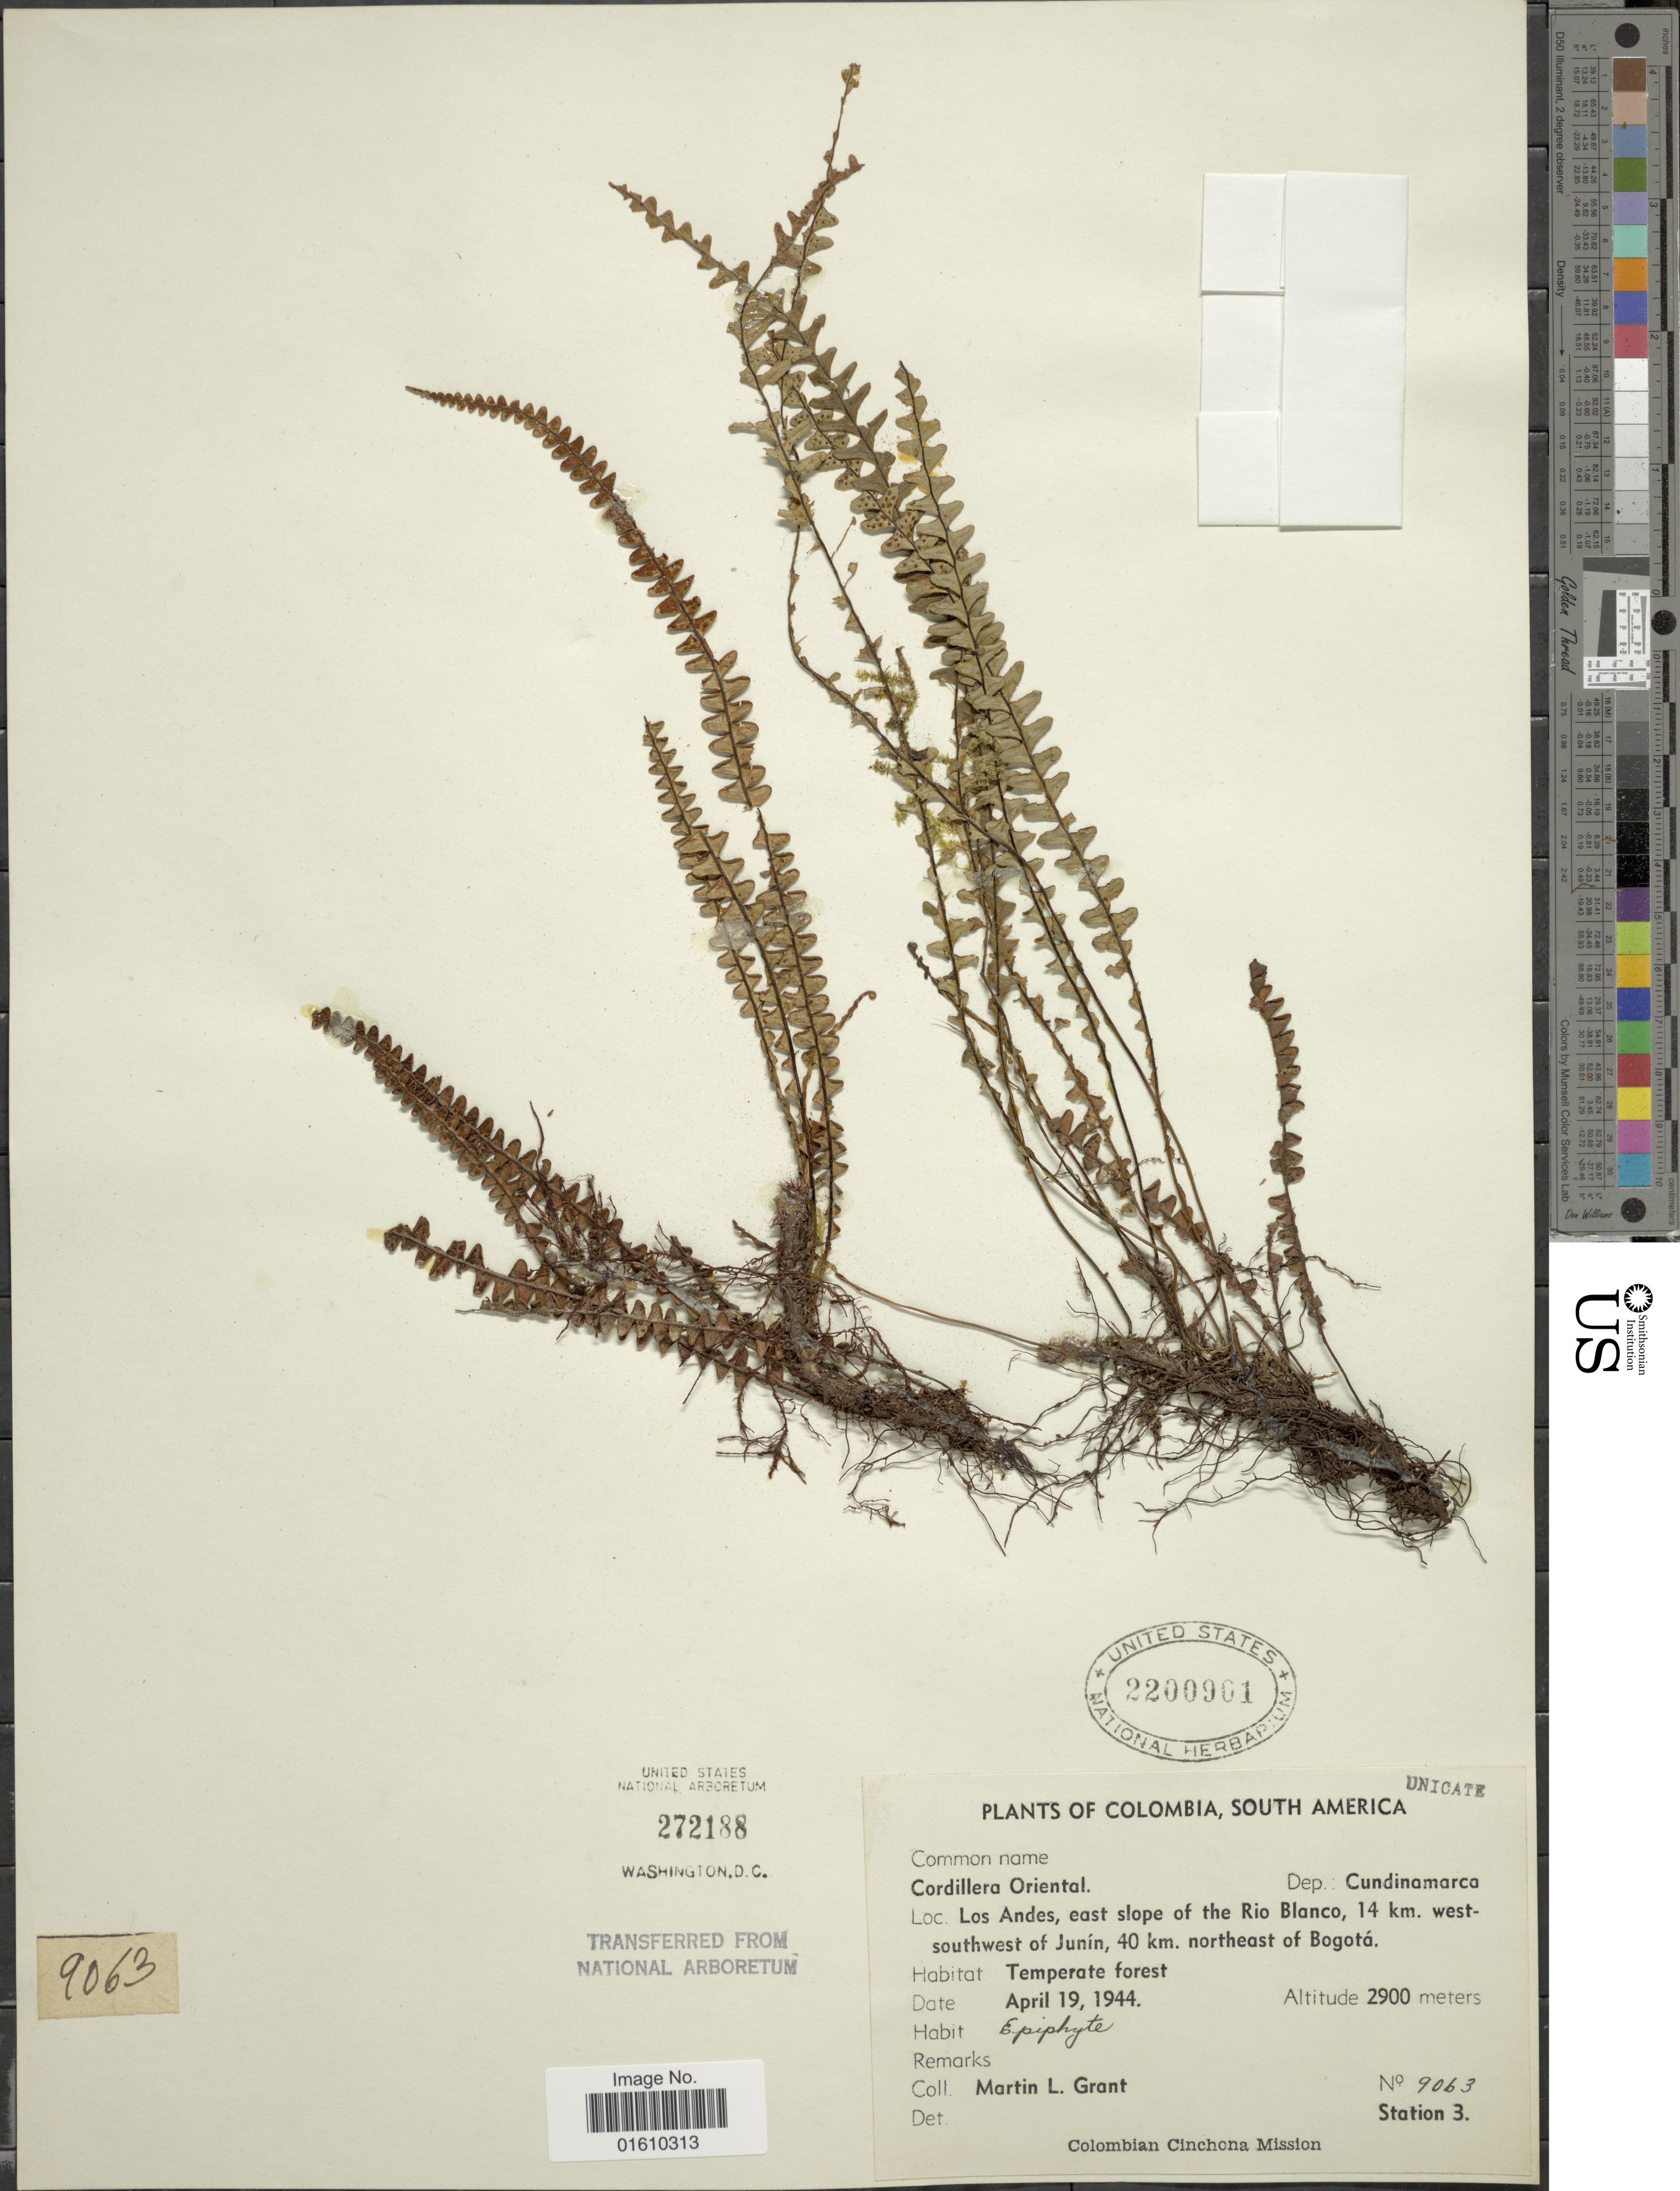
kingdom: Plantae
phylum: Tracheophyta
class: Polypodiopsida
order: Polypodiales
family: Polypodiaceae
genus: Melpomene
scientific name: Melpomene sp.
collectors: M. L. Grant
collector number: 9063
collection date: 1944-04-19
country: Colombia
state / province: Cundinamarca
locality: Cordillera Oriental, Los Andes, east slope of the Rio Blanco, 14 km. west-southwest of Junín, 40 km. northeast of Bogotá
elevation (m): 2900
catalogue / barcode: US 2200901